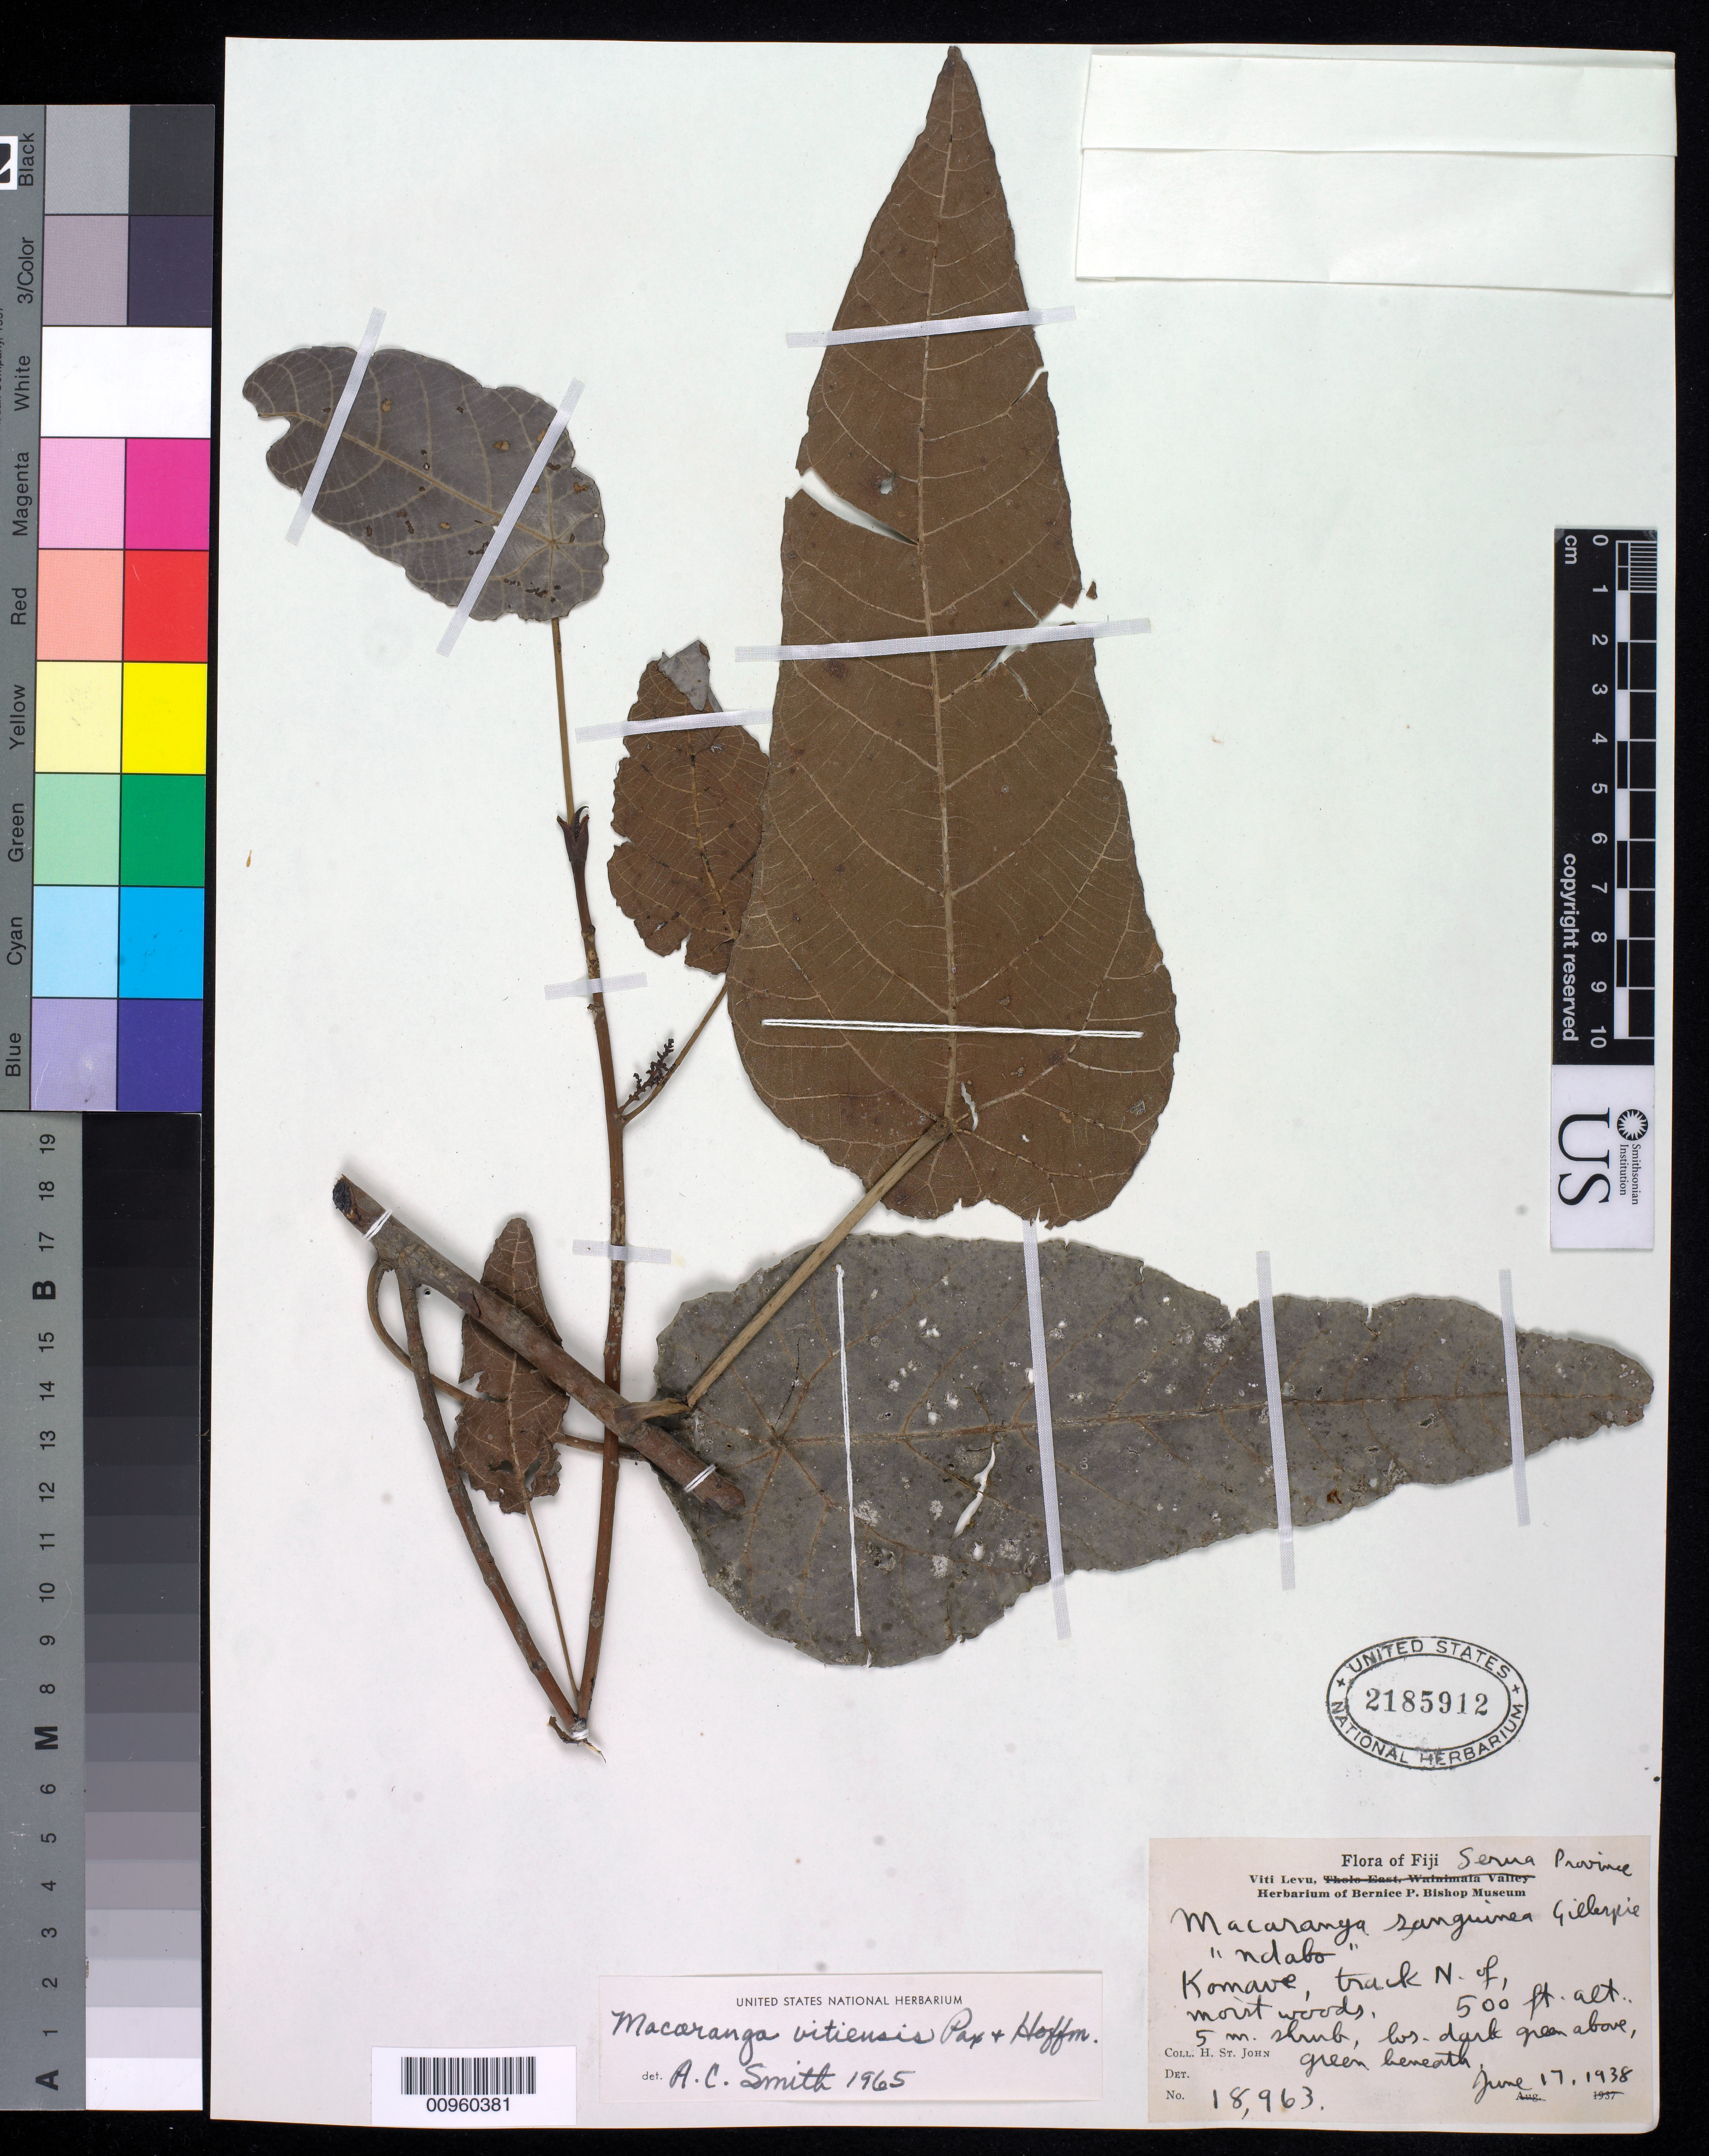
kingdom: Plantae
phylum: Tracheophyta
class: Magnoliopsida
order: Malpighiales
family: Euphorbiaceae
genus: Macaranga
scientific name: Macaranga vitiensis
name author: Pax & K. Hoffm.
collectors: H. St. John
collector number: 18963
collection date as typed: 17 Jun 1938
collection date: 1938-06-17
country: Fiji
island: Viti Levu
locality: Serua Province, Komave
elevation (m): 152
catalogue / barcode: US 2185912